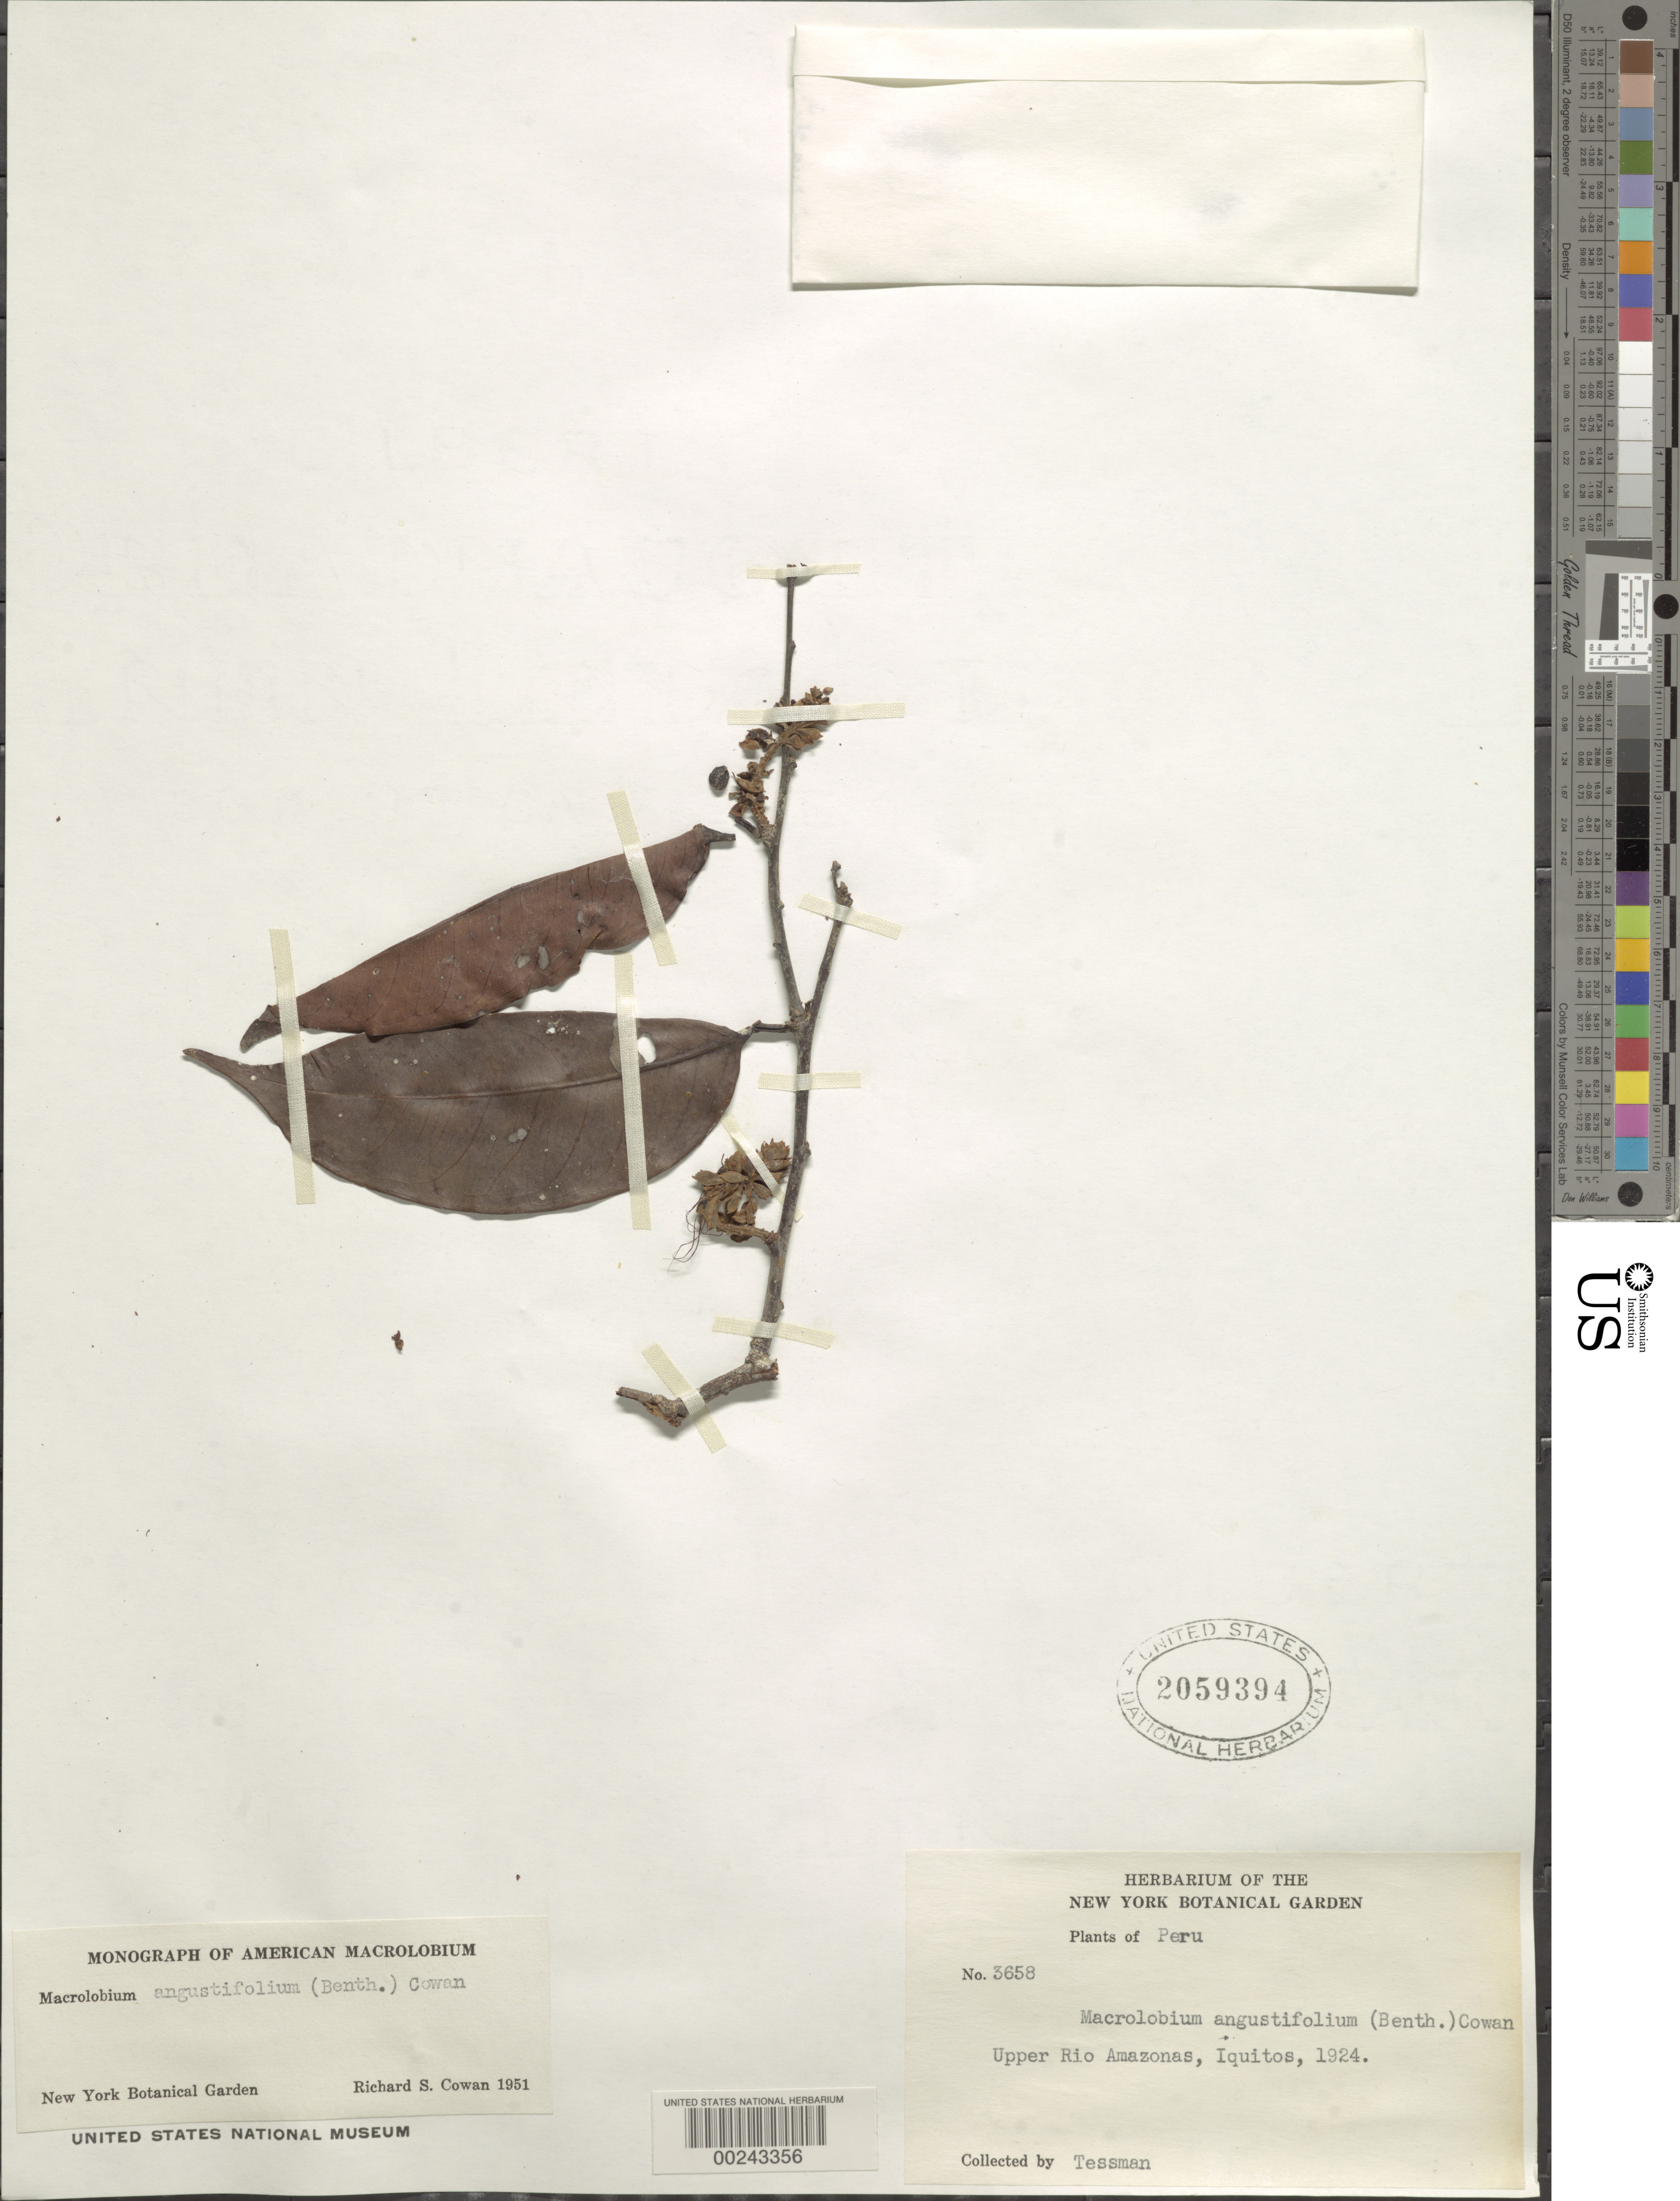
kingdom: Plantae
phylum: Tracheophyta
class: Magnoliopsida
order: Fabales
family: Fabaceae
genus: Macrolobium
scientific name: Macrolobium angustifolium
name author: (Benth.) R.S. Cowan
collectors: G. Tessmann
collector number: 3658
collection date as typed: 1924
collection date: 1924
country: Peru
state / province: Loreto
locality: Upper Río Amazonas, Iquitos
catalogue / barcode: US 2059394